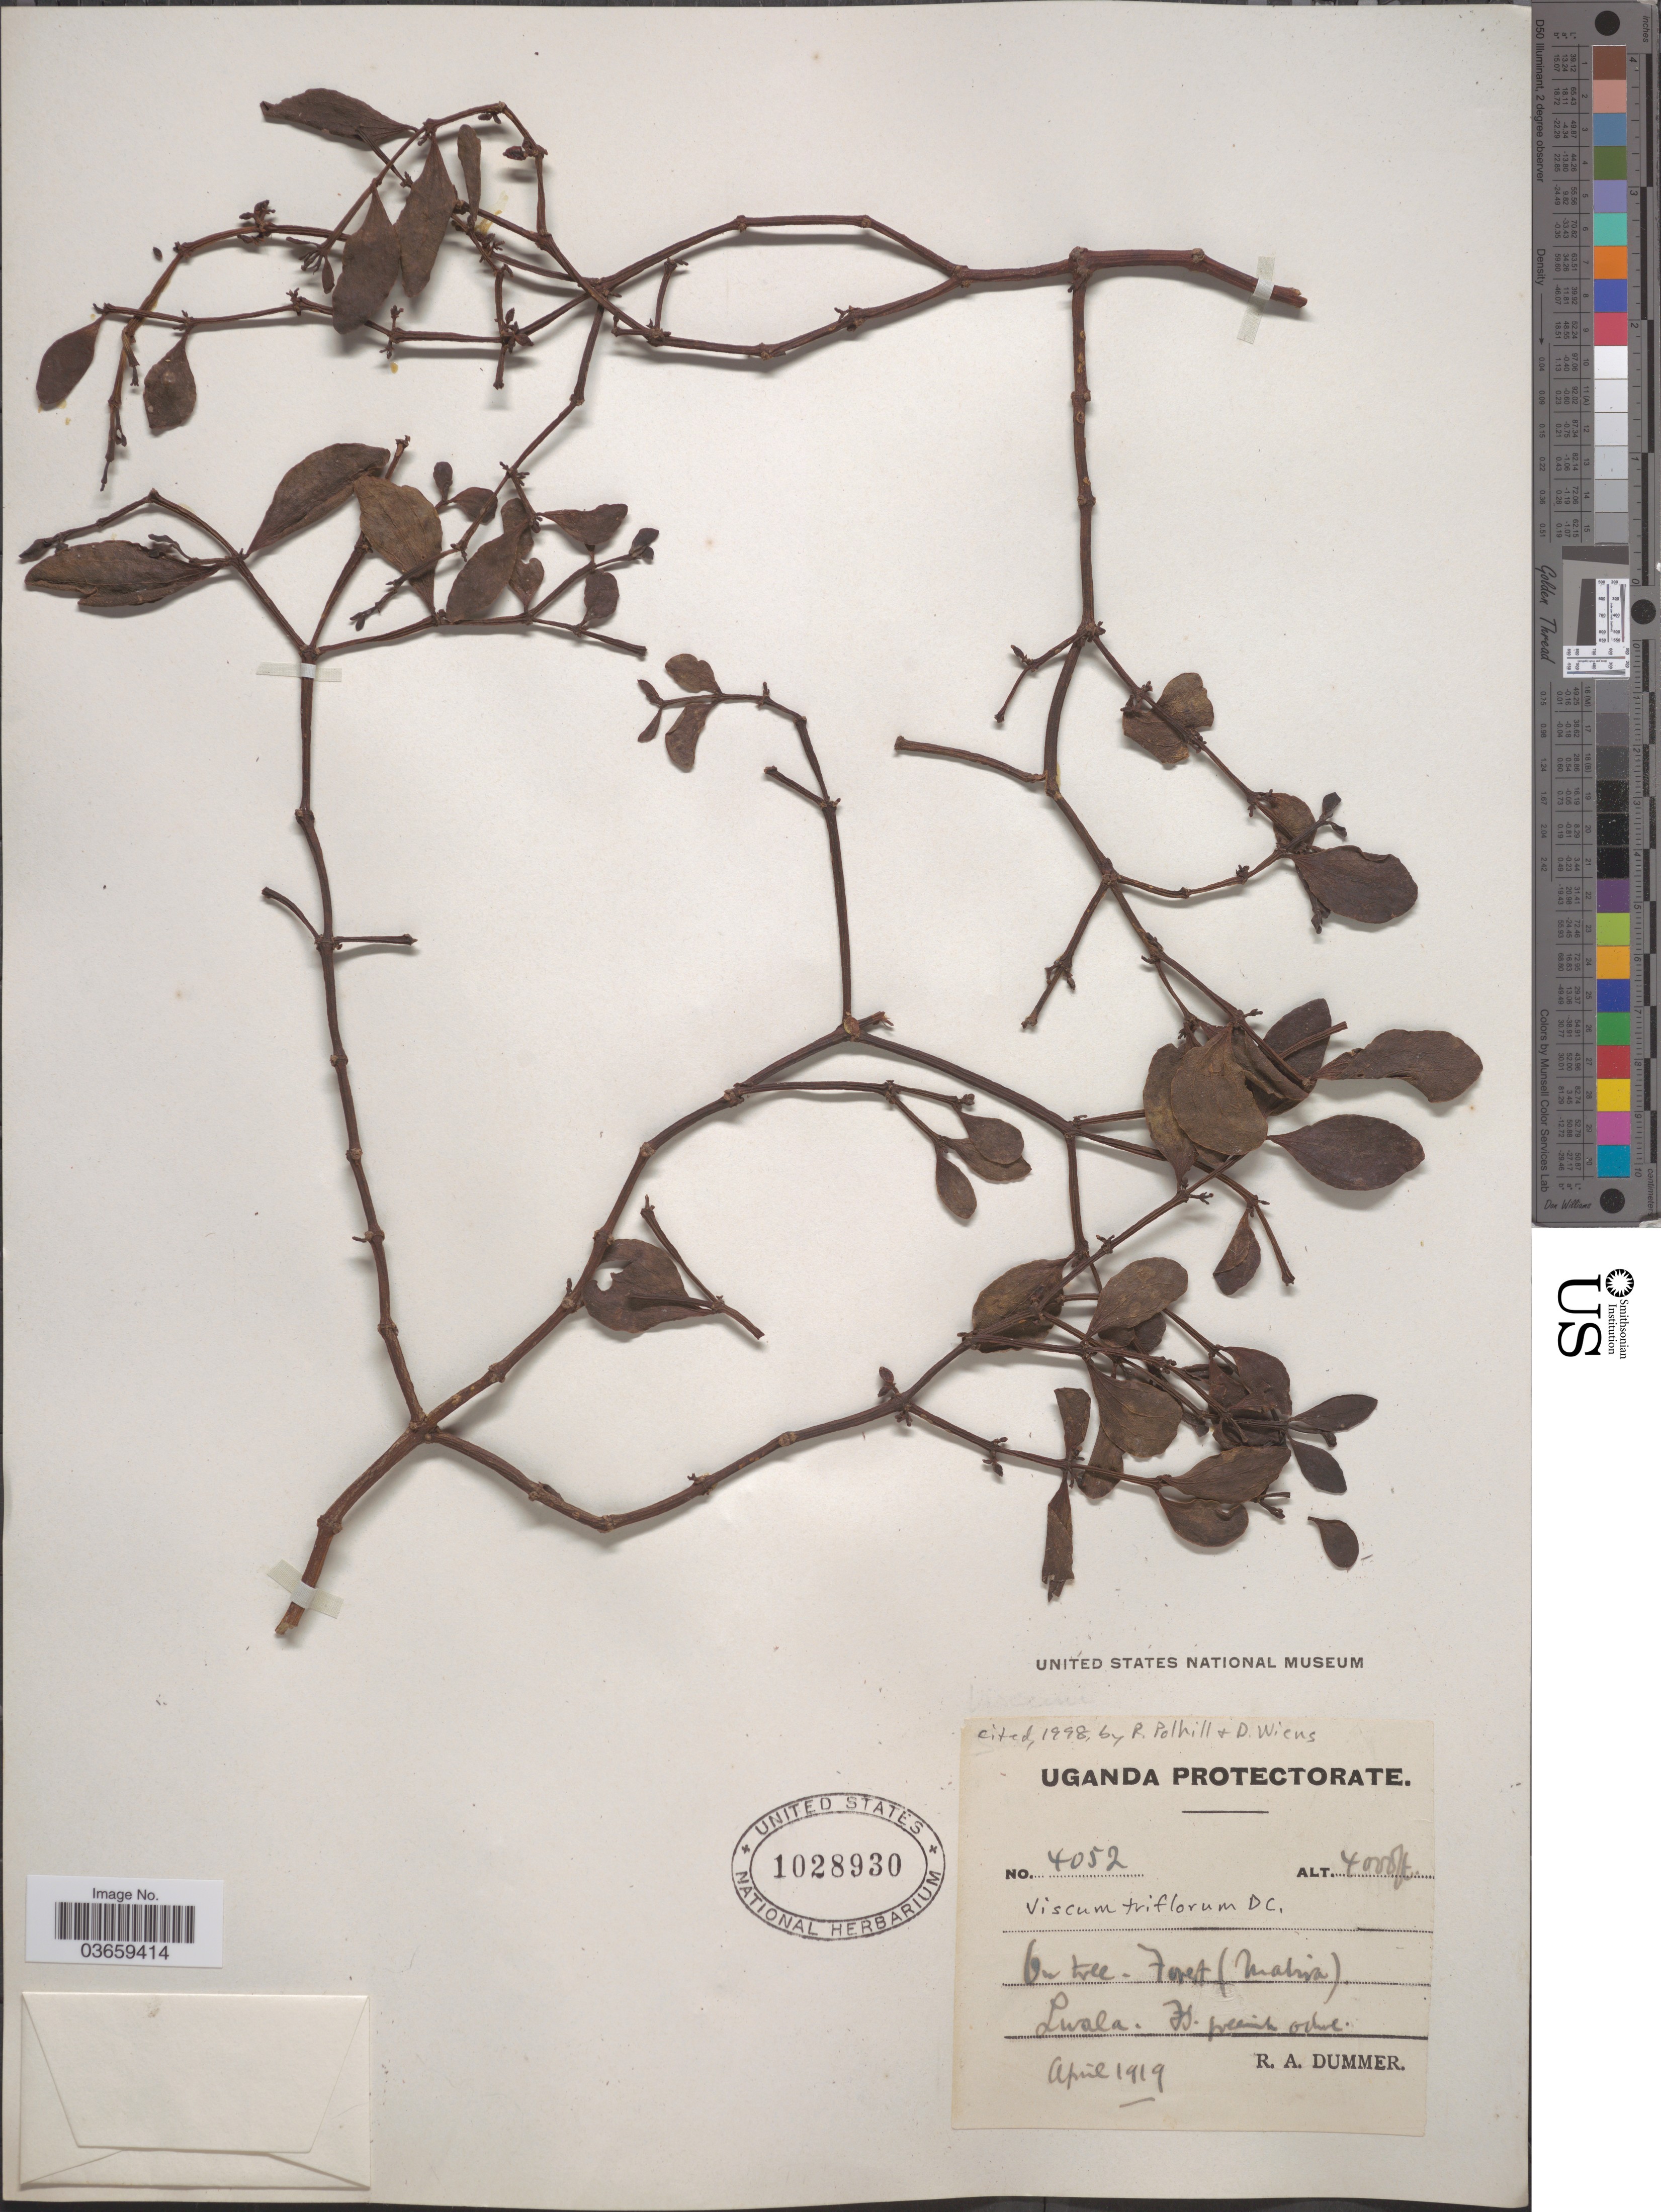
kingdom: Plantae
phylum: Tracheophyta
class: Magnoliopsida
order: Santalales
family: Viscaceae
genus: Viscum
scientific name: Viscum triflorum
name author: DC.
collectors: R. A. Dümmer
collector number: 4052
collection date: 1919-04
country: Uganda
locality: Uganda Protectorate. Forest (Mabira) Lwala.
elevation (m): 1219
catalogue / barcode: US 1028930